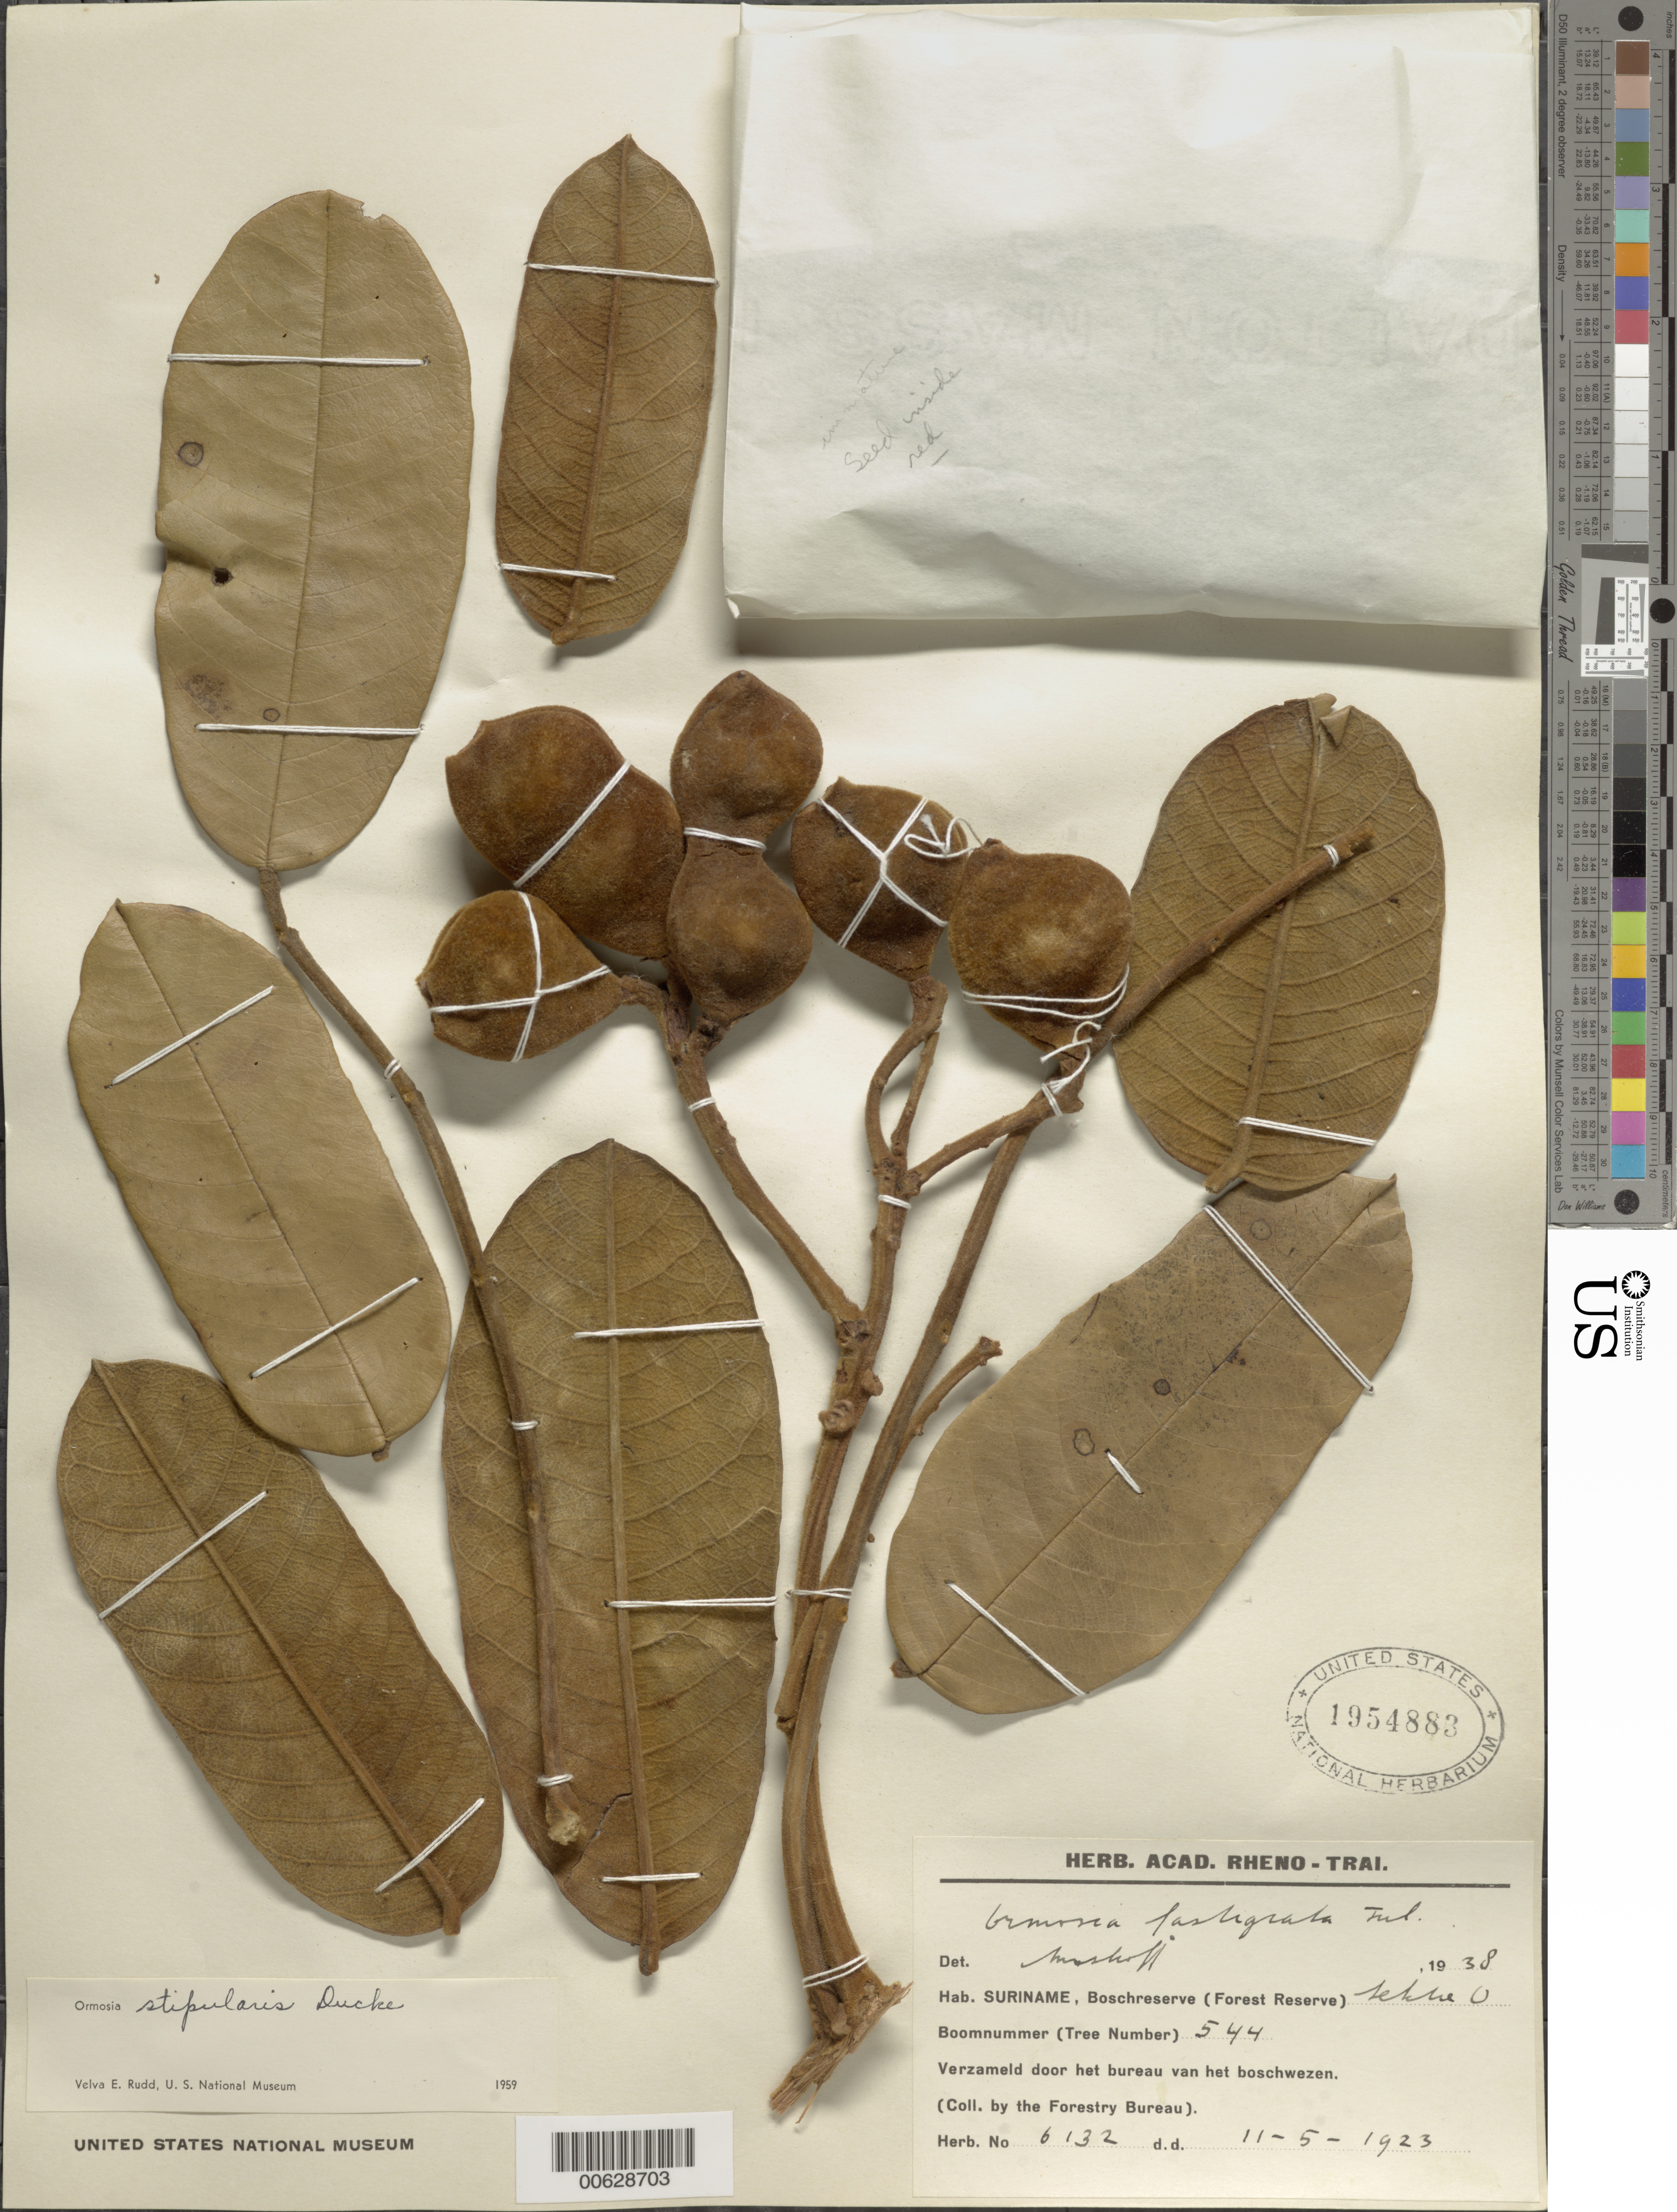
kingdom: Plantae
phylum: Tracheophyta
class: Magnoliopsida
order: Fabales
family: Fabaceae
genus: Ormosia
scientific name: Ormosia stipularis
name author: Ducke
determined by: Rudd, V. E.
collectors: Forestry Bureau-Surinam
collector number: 6132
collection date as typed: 11-May-23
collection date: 1923-05-11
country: Suriname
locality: Sectie O, Forest Reserve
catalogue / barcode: US 1954883